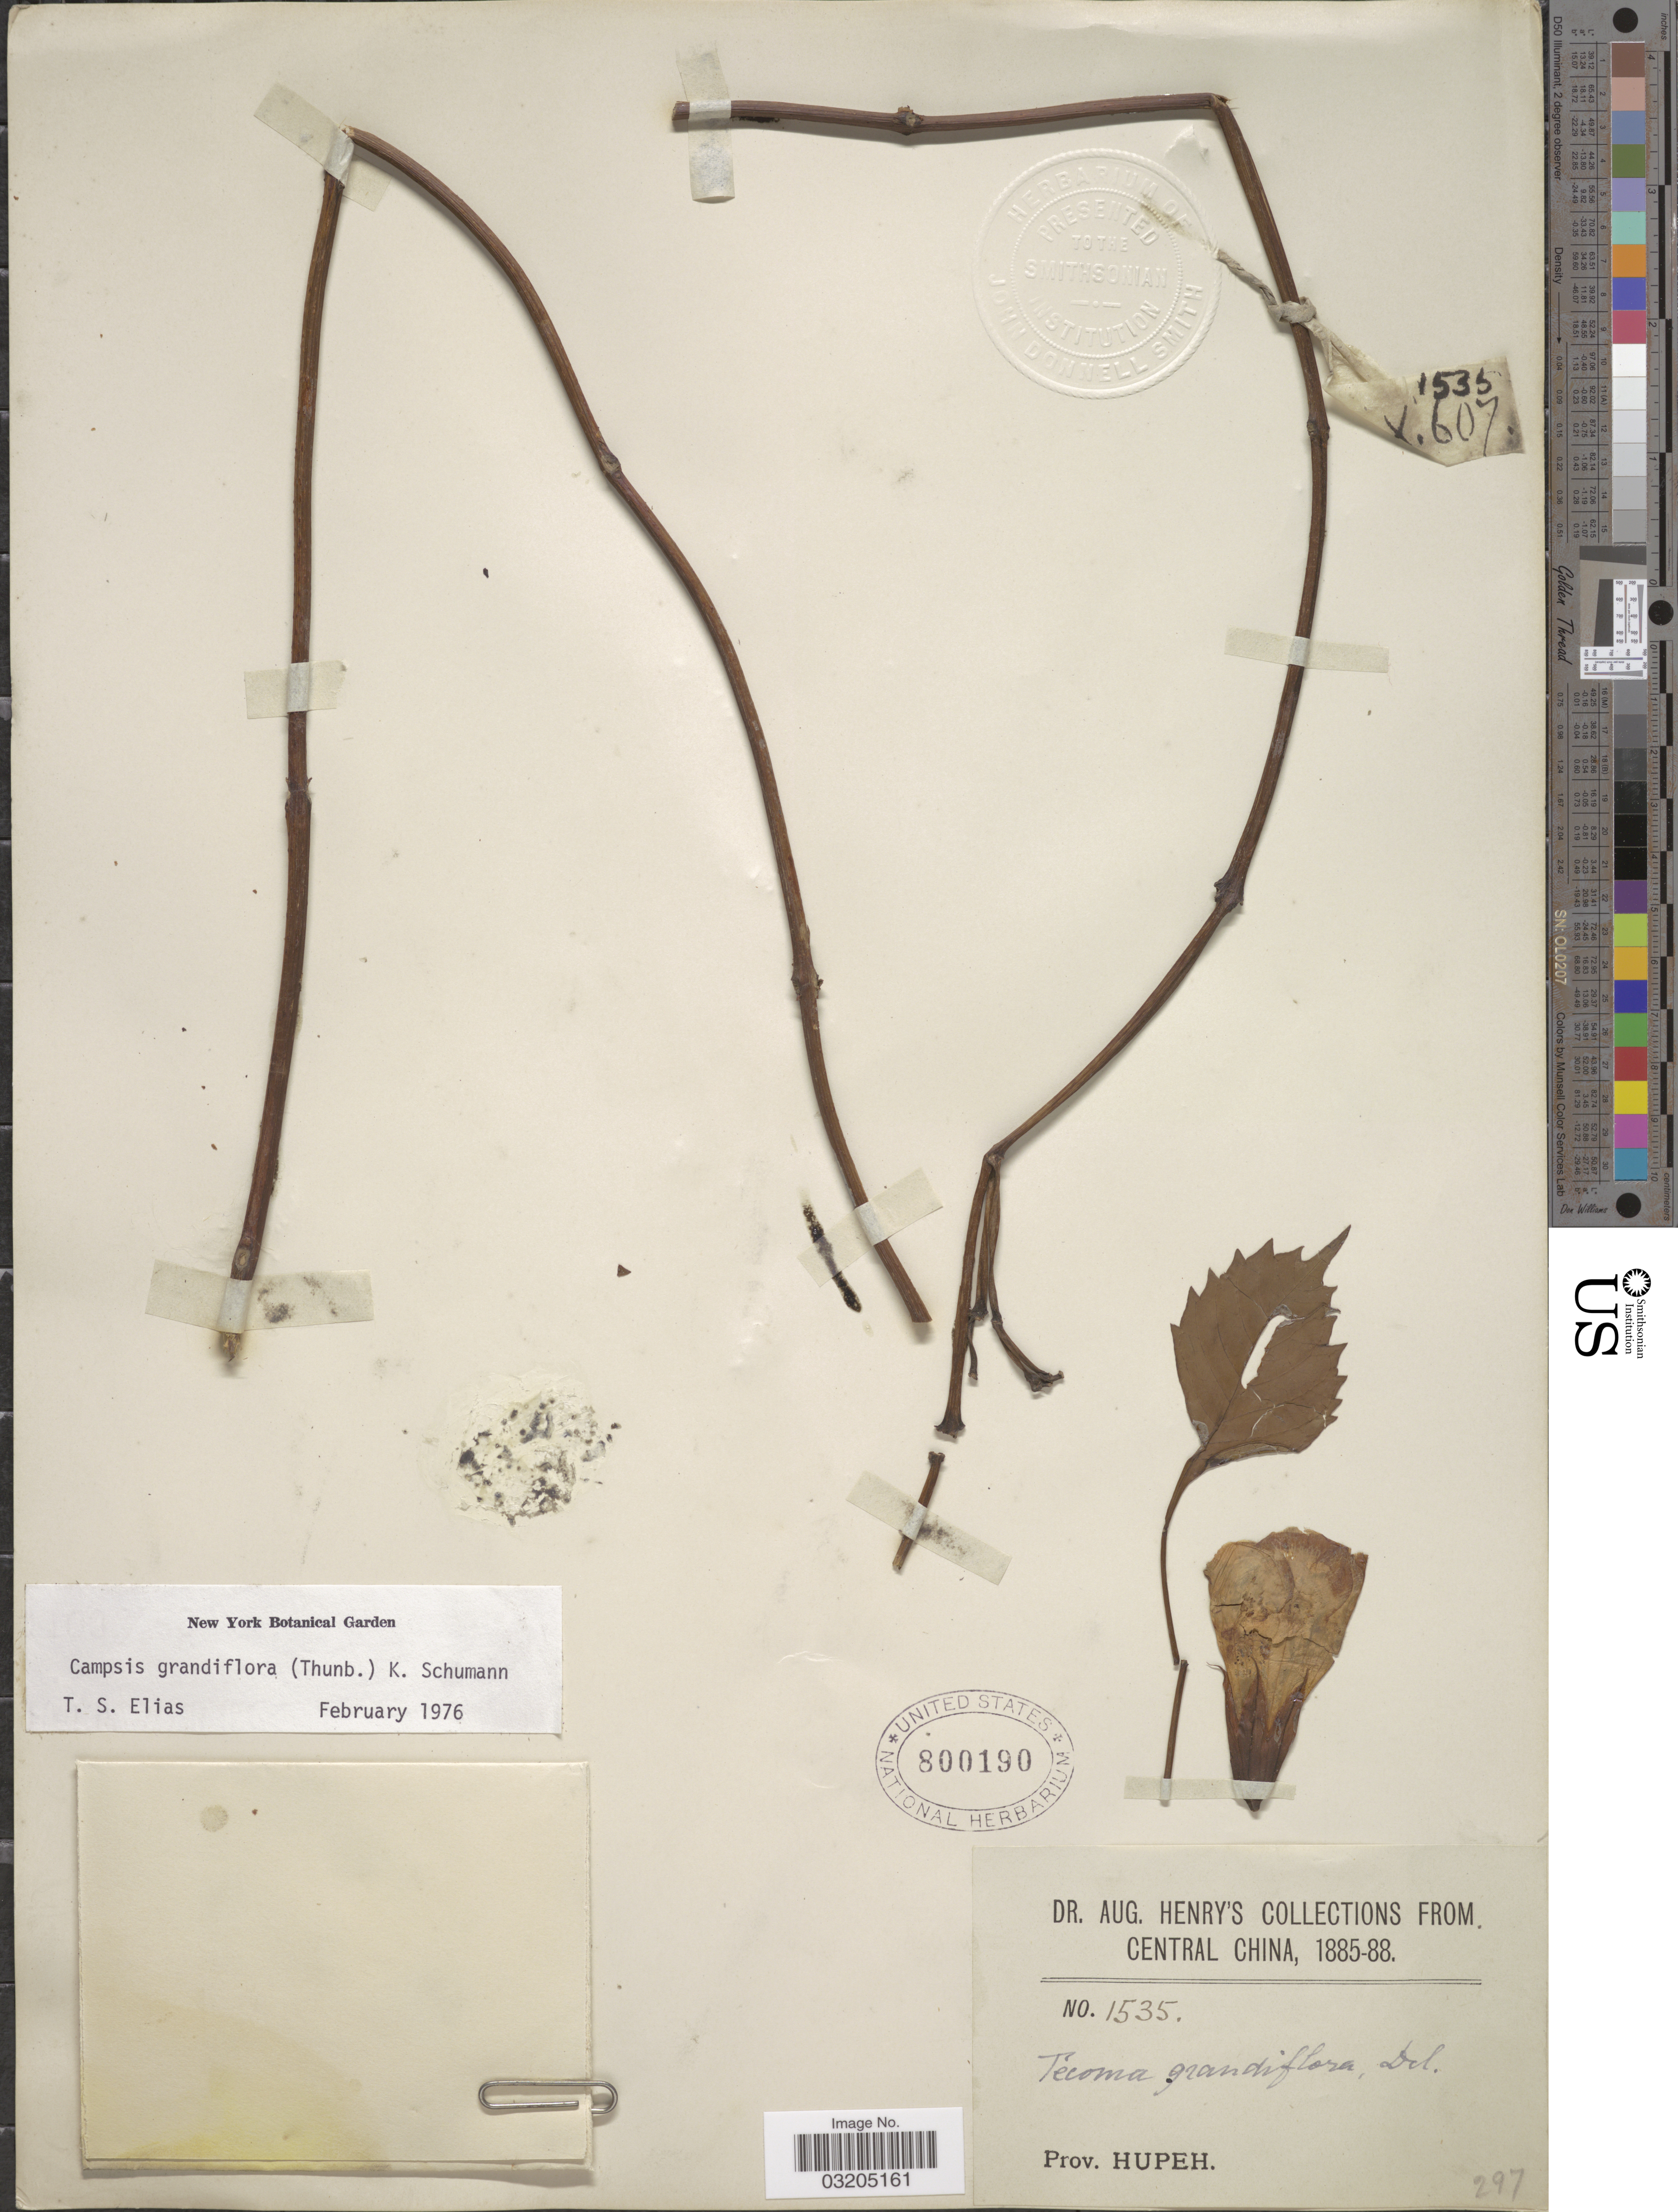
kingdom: Plantae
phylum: Tracheophyta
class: Magnoliopsida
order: Lamiales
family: Bignoniaceae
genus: Campsis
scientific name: Campsis grandiflora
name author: (L.) Seem.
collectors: A. Henry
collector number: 1535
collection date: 1885/1888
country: China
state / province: Hubei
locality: Central China. Prov. Hupeh.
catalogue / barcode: US 800190